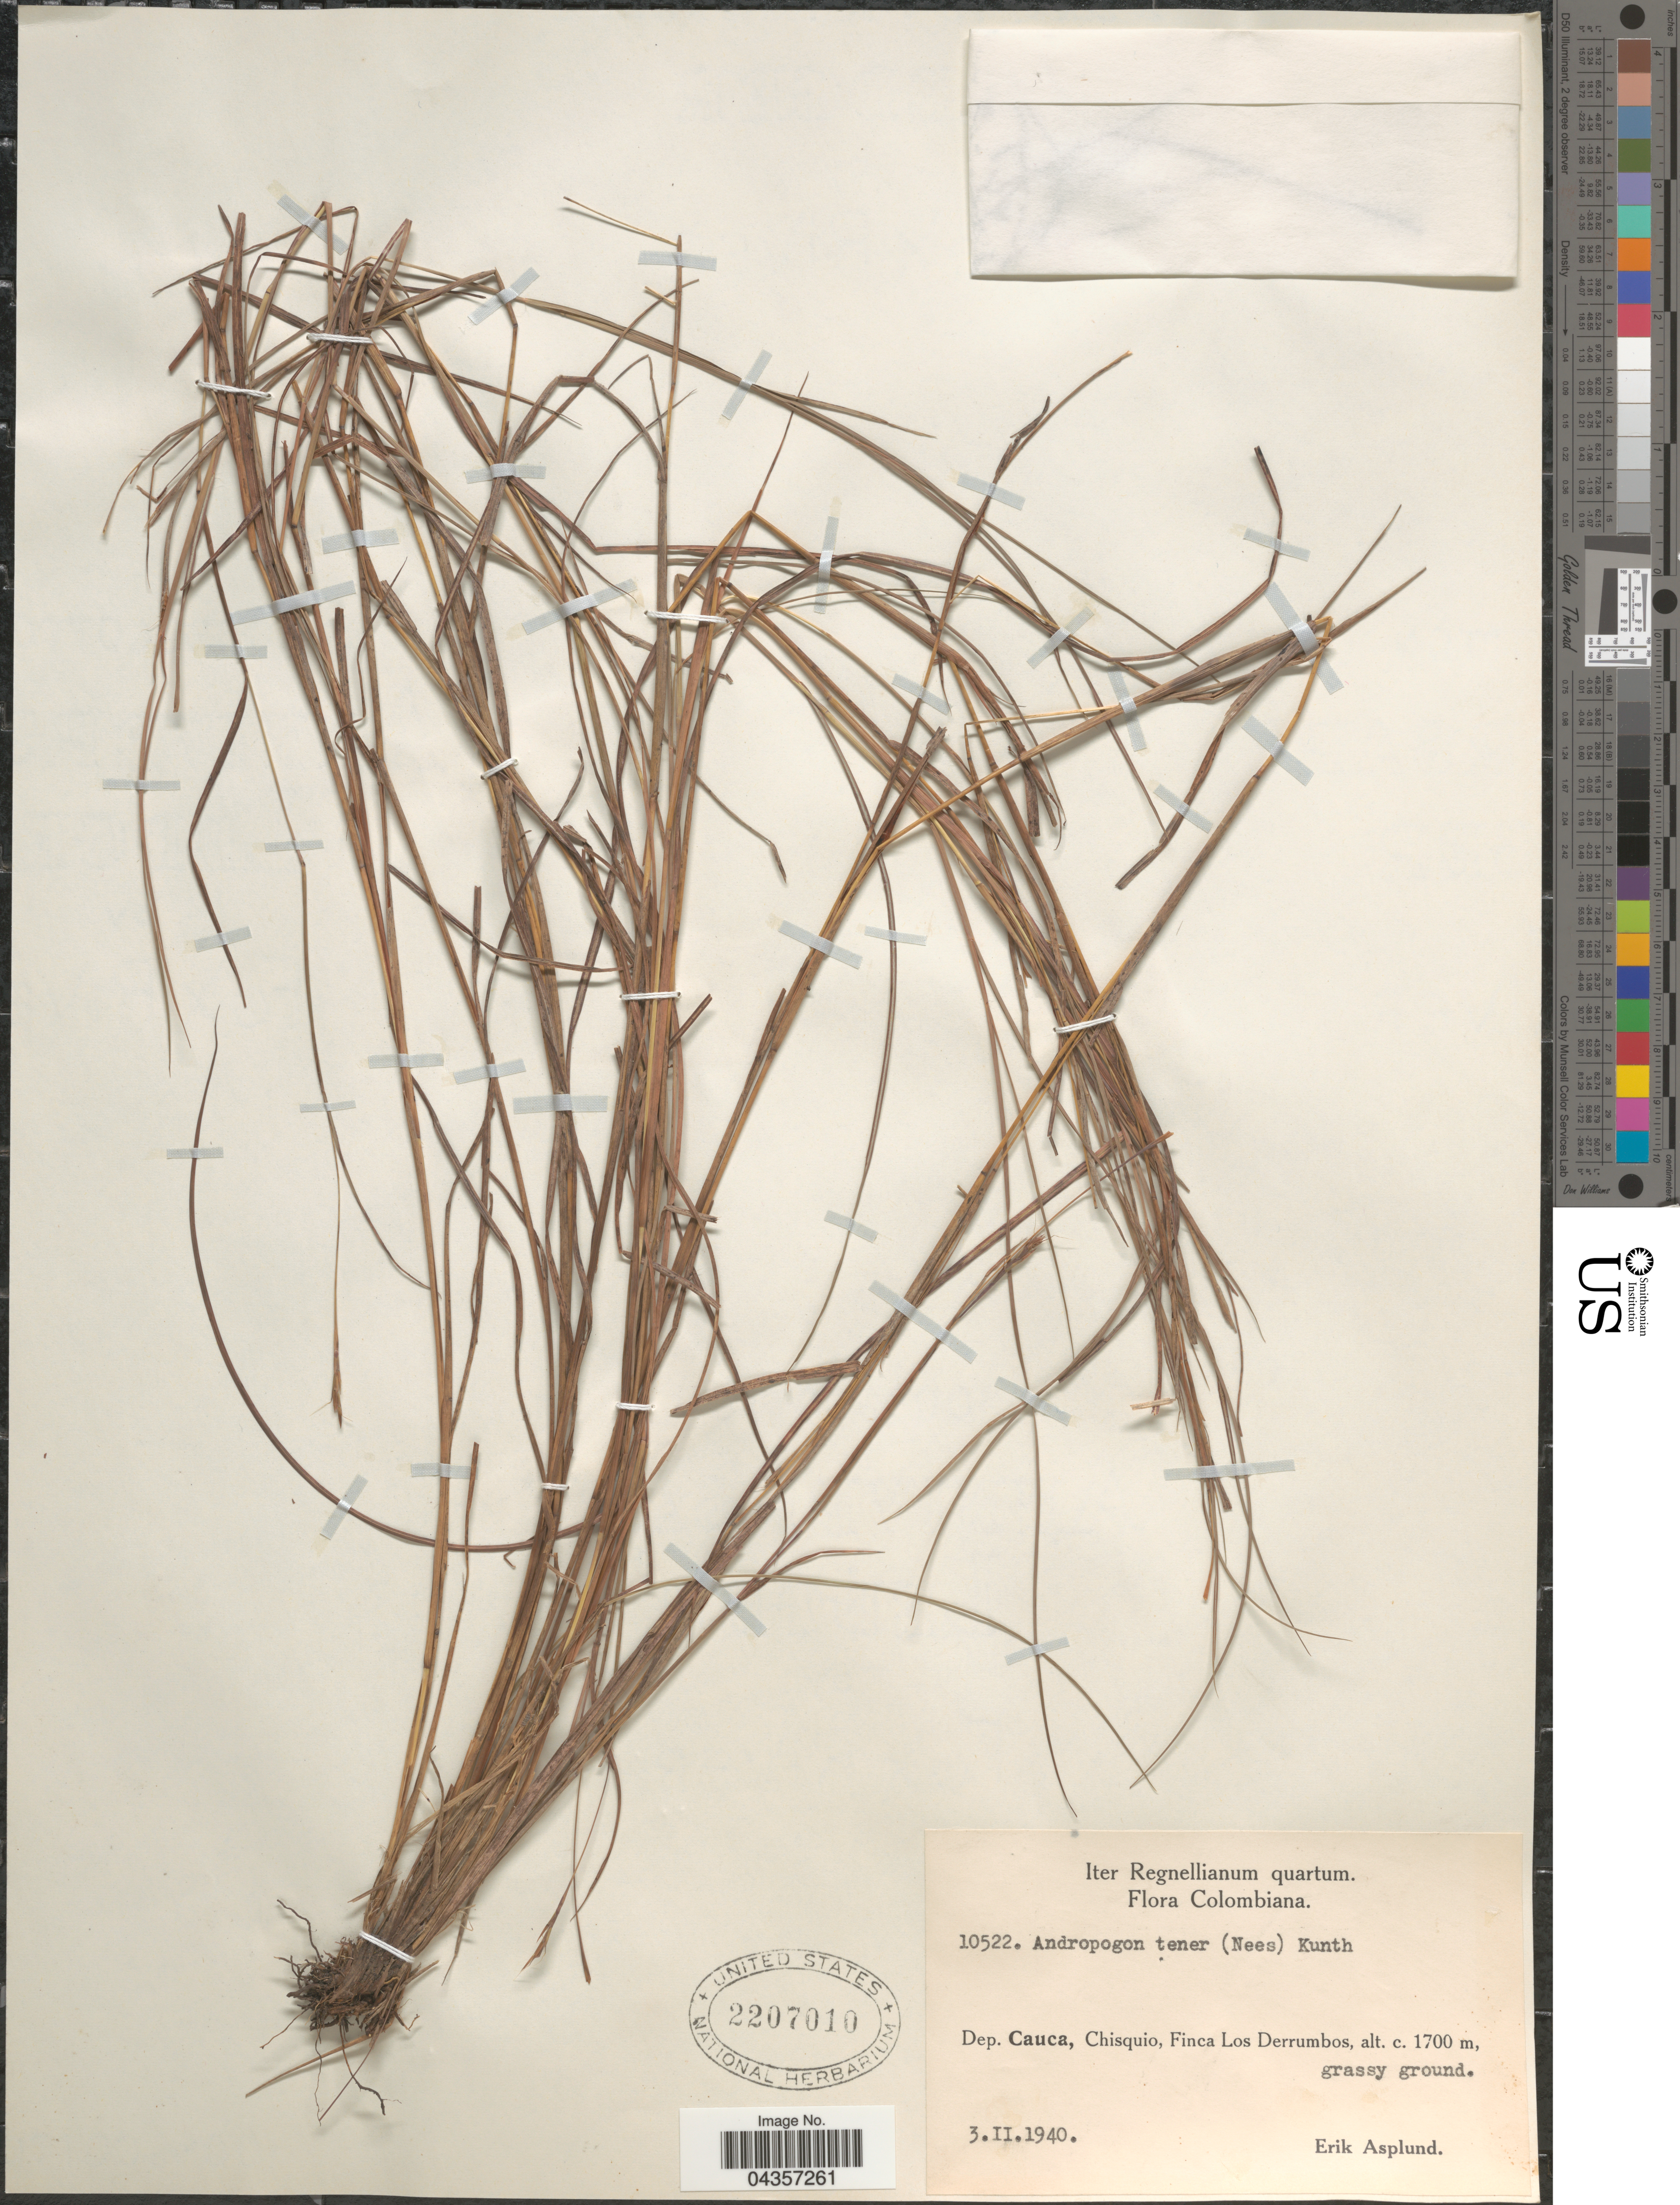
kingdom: Plantae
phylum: Tracheophyta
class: Liliopsida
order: Poales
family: Poaceae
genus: Schizachyrium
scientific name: Schizachyrium tenerum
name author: Nees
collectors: E. Asplund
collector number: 10522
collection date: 1940-02-03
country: Colombia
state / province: Cauca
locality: Iter Regnellianum quartum. Dep. Cauca, Chisquio, Finca Los Derrumbos.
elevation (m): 1700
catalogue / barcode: US 2207010